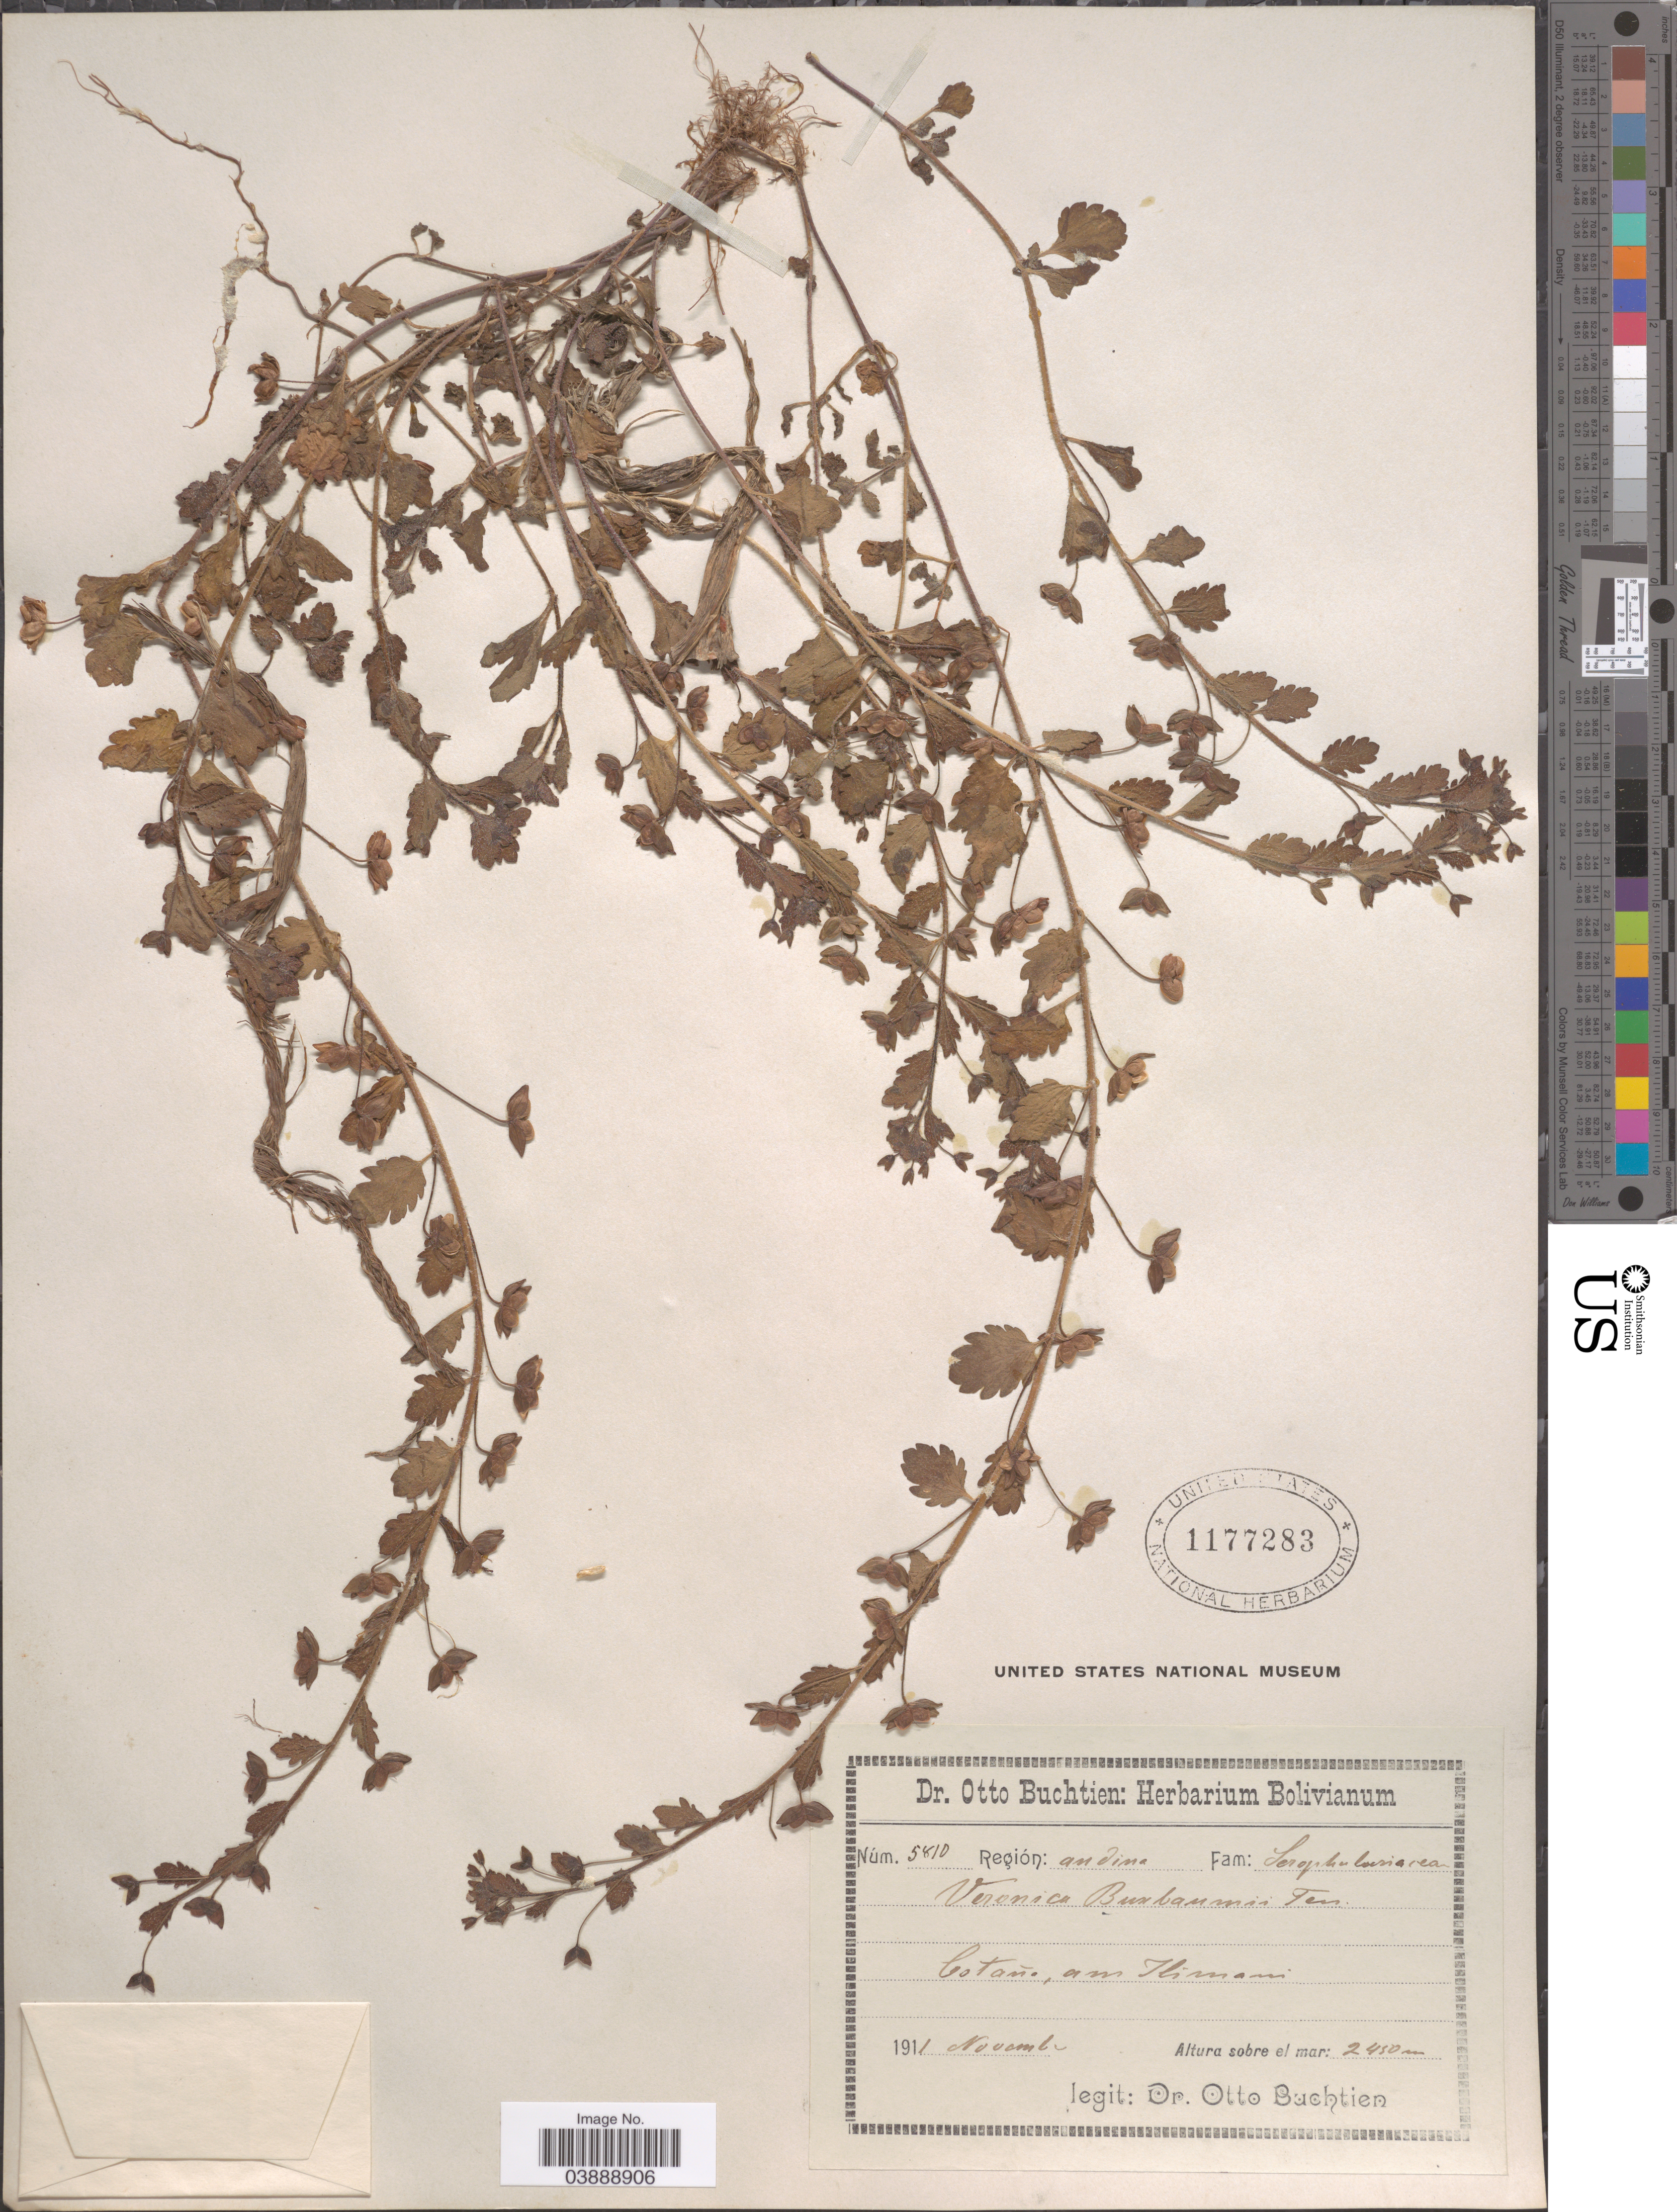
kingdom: Plantae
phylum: Tracheophyta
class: Magnoliopsida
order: Lamiales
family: Plantaginaceae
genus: Veronica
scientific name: Veronica persica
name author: Poir.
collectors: O. Buchtien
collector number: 5810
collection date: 1911-11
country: Bolivia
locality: Región: andine. Cotaño, am Ilimani.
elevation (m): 2450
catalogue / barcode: US 1177283